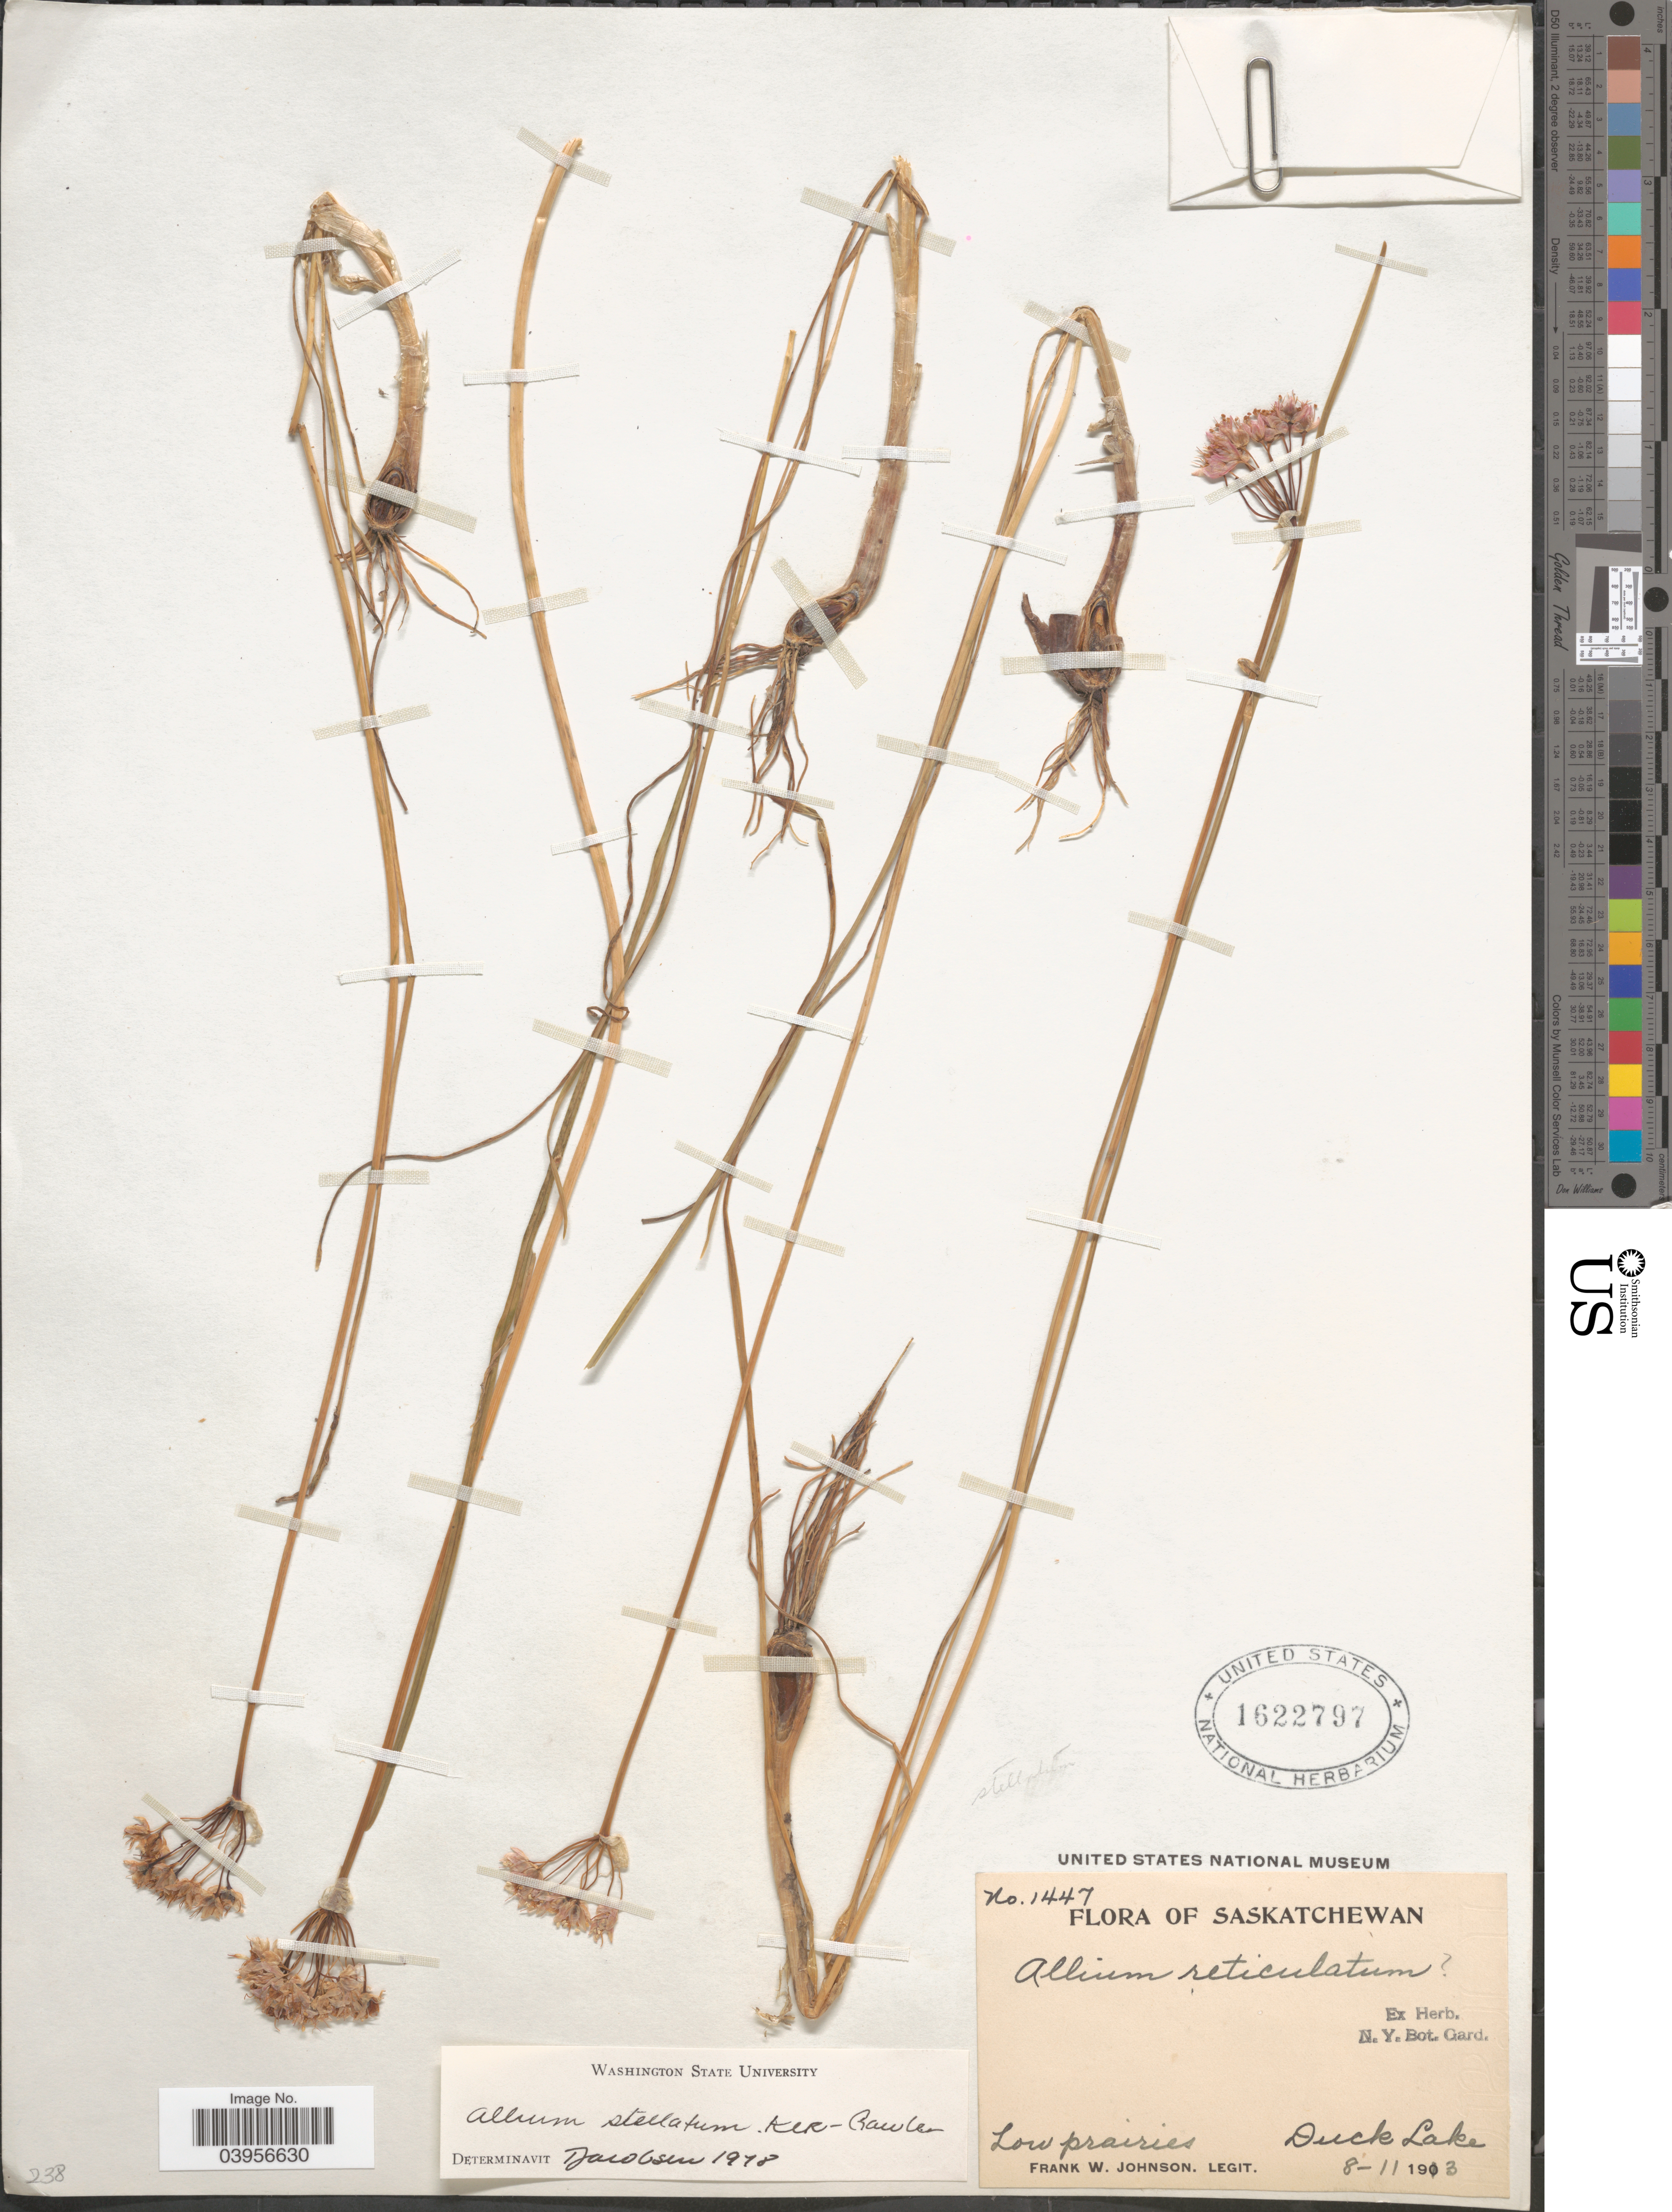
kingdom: Plantae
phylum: Tracheophyta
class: Liliopsida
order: Asparagales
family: Amaryllidaceae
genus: Allium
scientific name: Allium stellatum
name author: Nutt. ex Ker Gawl.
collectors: F. W. Johnson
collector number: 1447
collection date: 1913-08-11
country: Canada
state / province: Saskatchewan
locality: Low prairies. Duck Lake.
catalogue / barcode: US 1622797